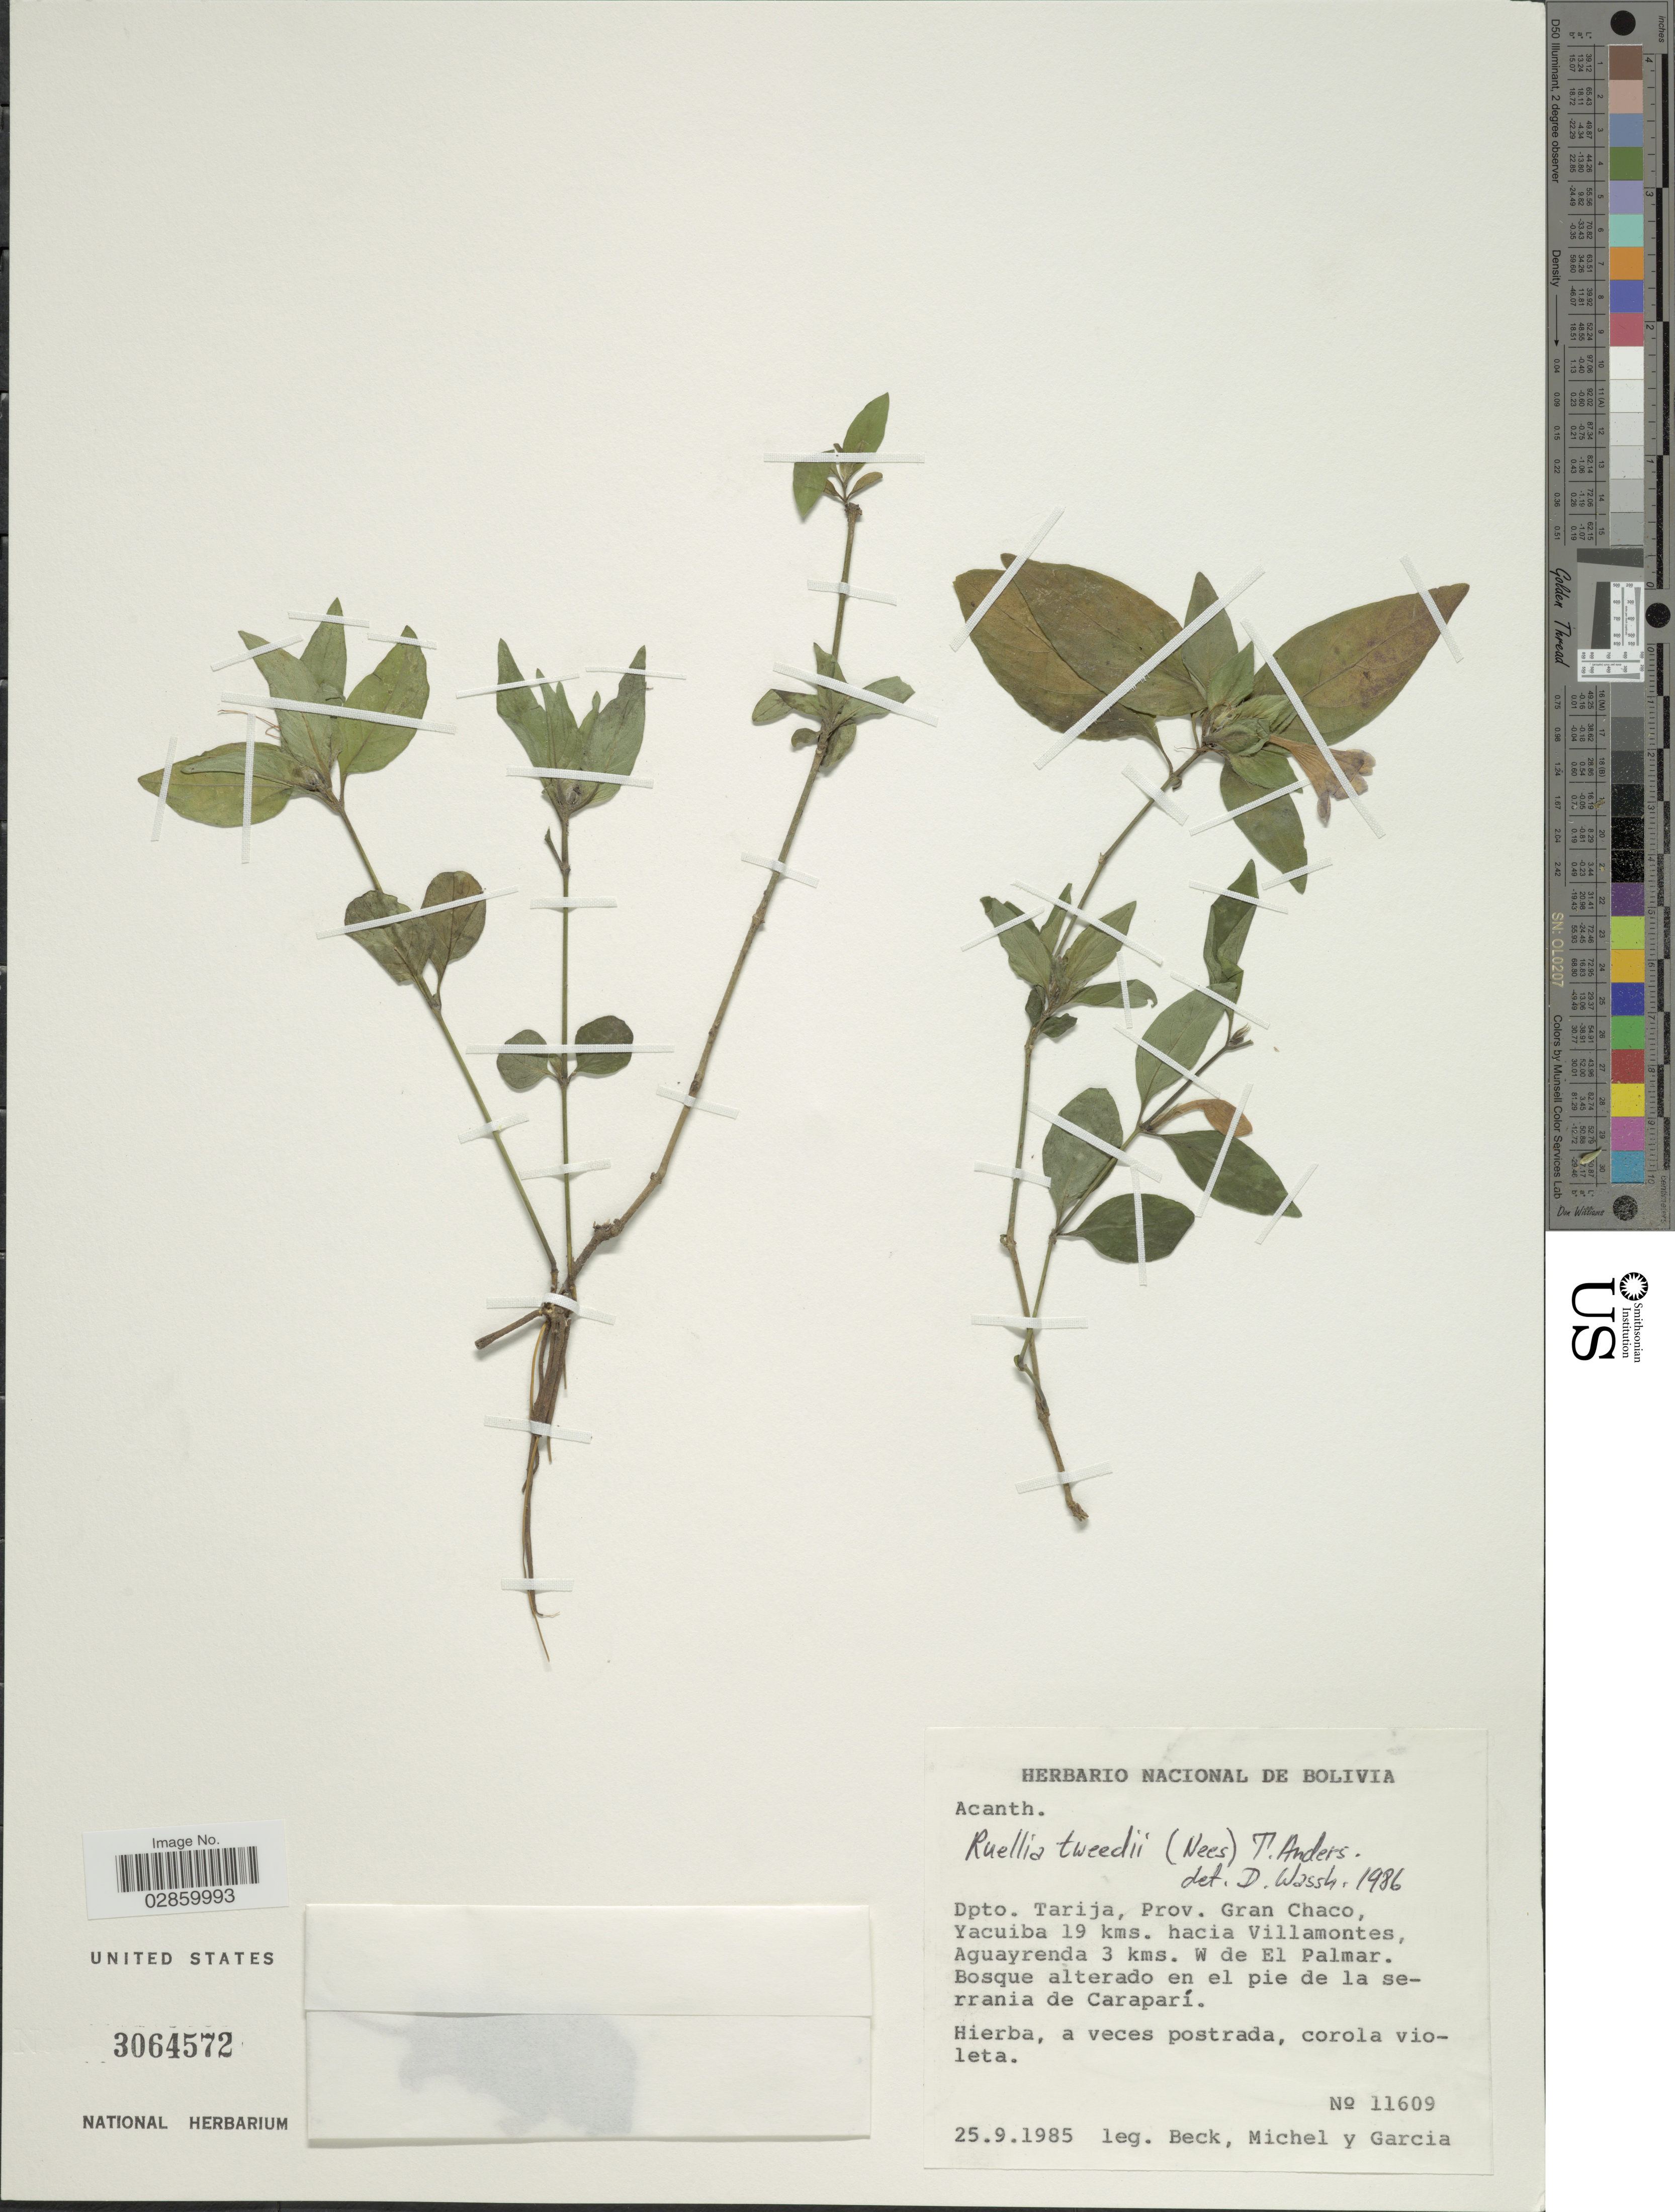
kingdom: Plantae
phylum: Tracheophyta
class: Magnoliopsida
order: Lamiales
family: Acanthaceae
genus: Ruellia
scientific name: Ruellia erythropus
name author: (Nees) Lindau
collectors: -- Beck, -. Michel & H. Garcia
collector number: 11609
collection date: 1985-09-25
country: Bolivia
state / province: Tarija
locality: Dpto. Tarija, Prov. Gran Chaco, Yacuiba 19 kms. hacia Villamontes, Aguayrenda 3 kms. W de El Palmar, Bosque alterado en el pie de la serrania de Caraparí.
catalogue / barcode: US 3064572